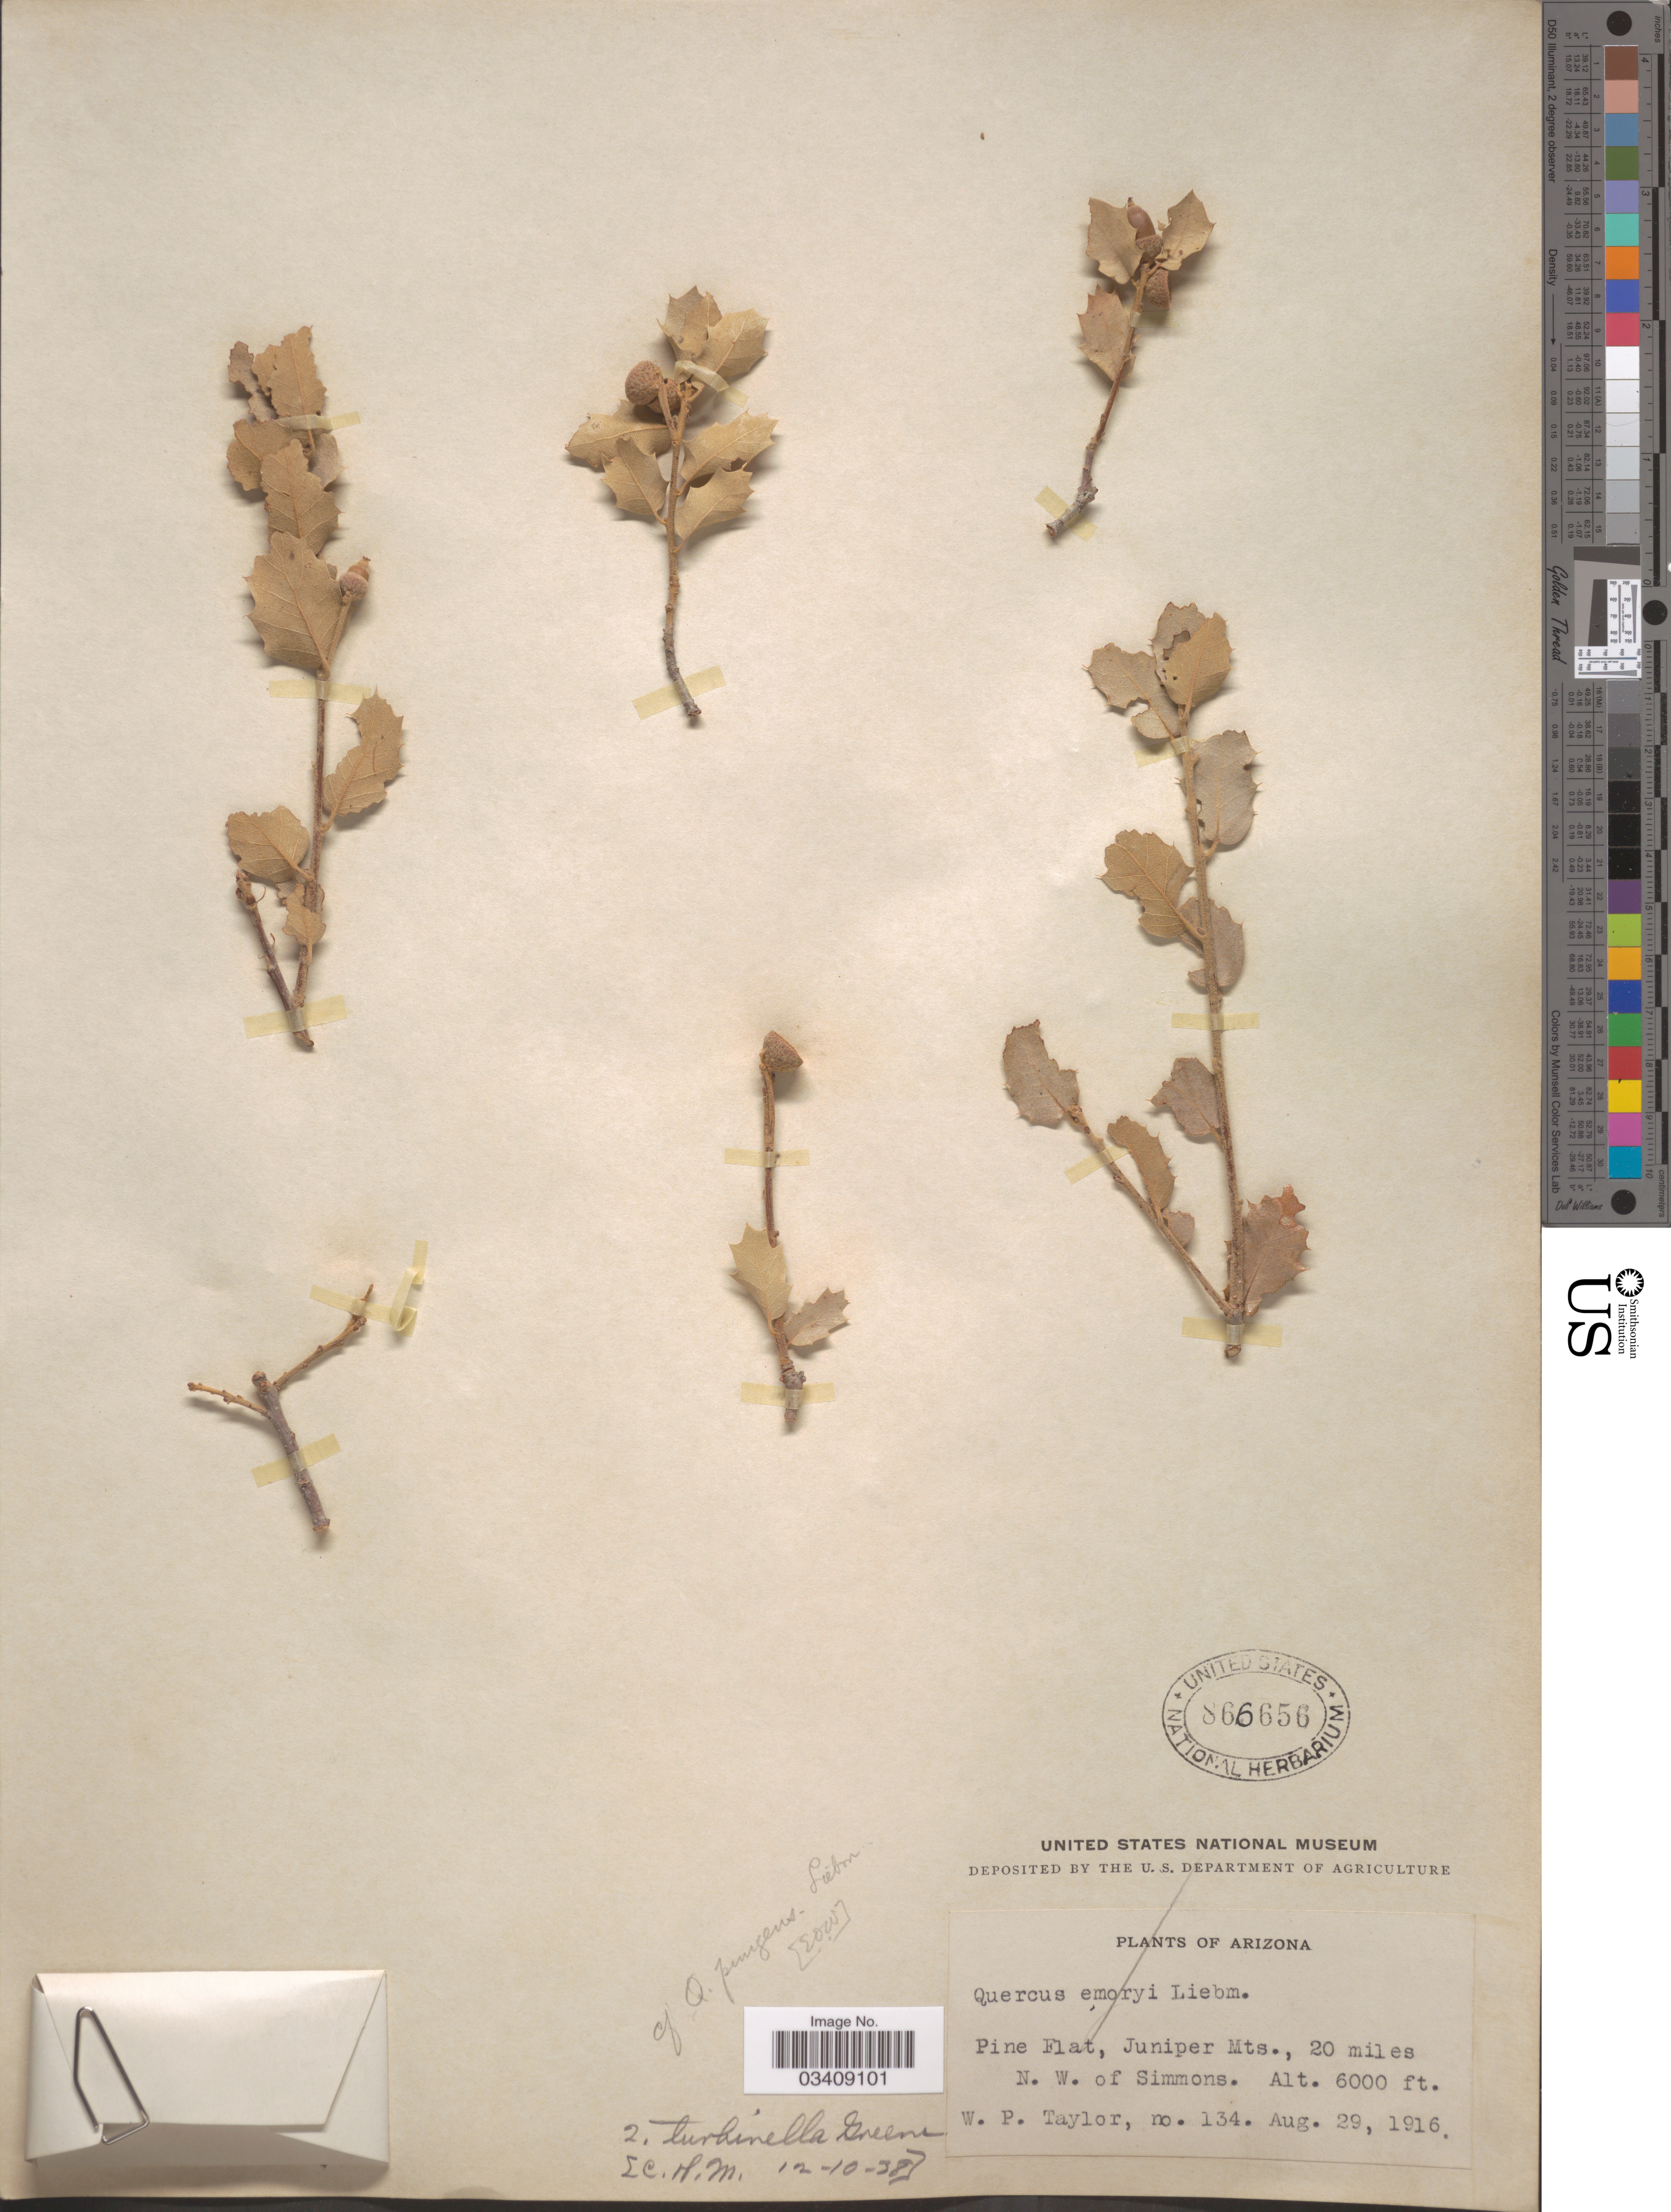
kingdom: Plantae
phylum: Tracheophyta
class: Magnoliopsida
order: Fagales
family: Fagaceae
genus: Quercus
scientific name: Quercus turbinella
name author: Greene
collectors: W. P. Taylor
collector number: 134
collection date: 1916-08-29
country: United States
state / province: Arizona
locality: Pine Flat, Juniper Mts., 20 miles N. W. of Simmons.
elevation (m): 1829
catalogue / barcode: US 866656